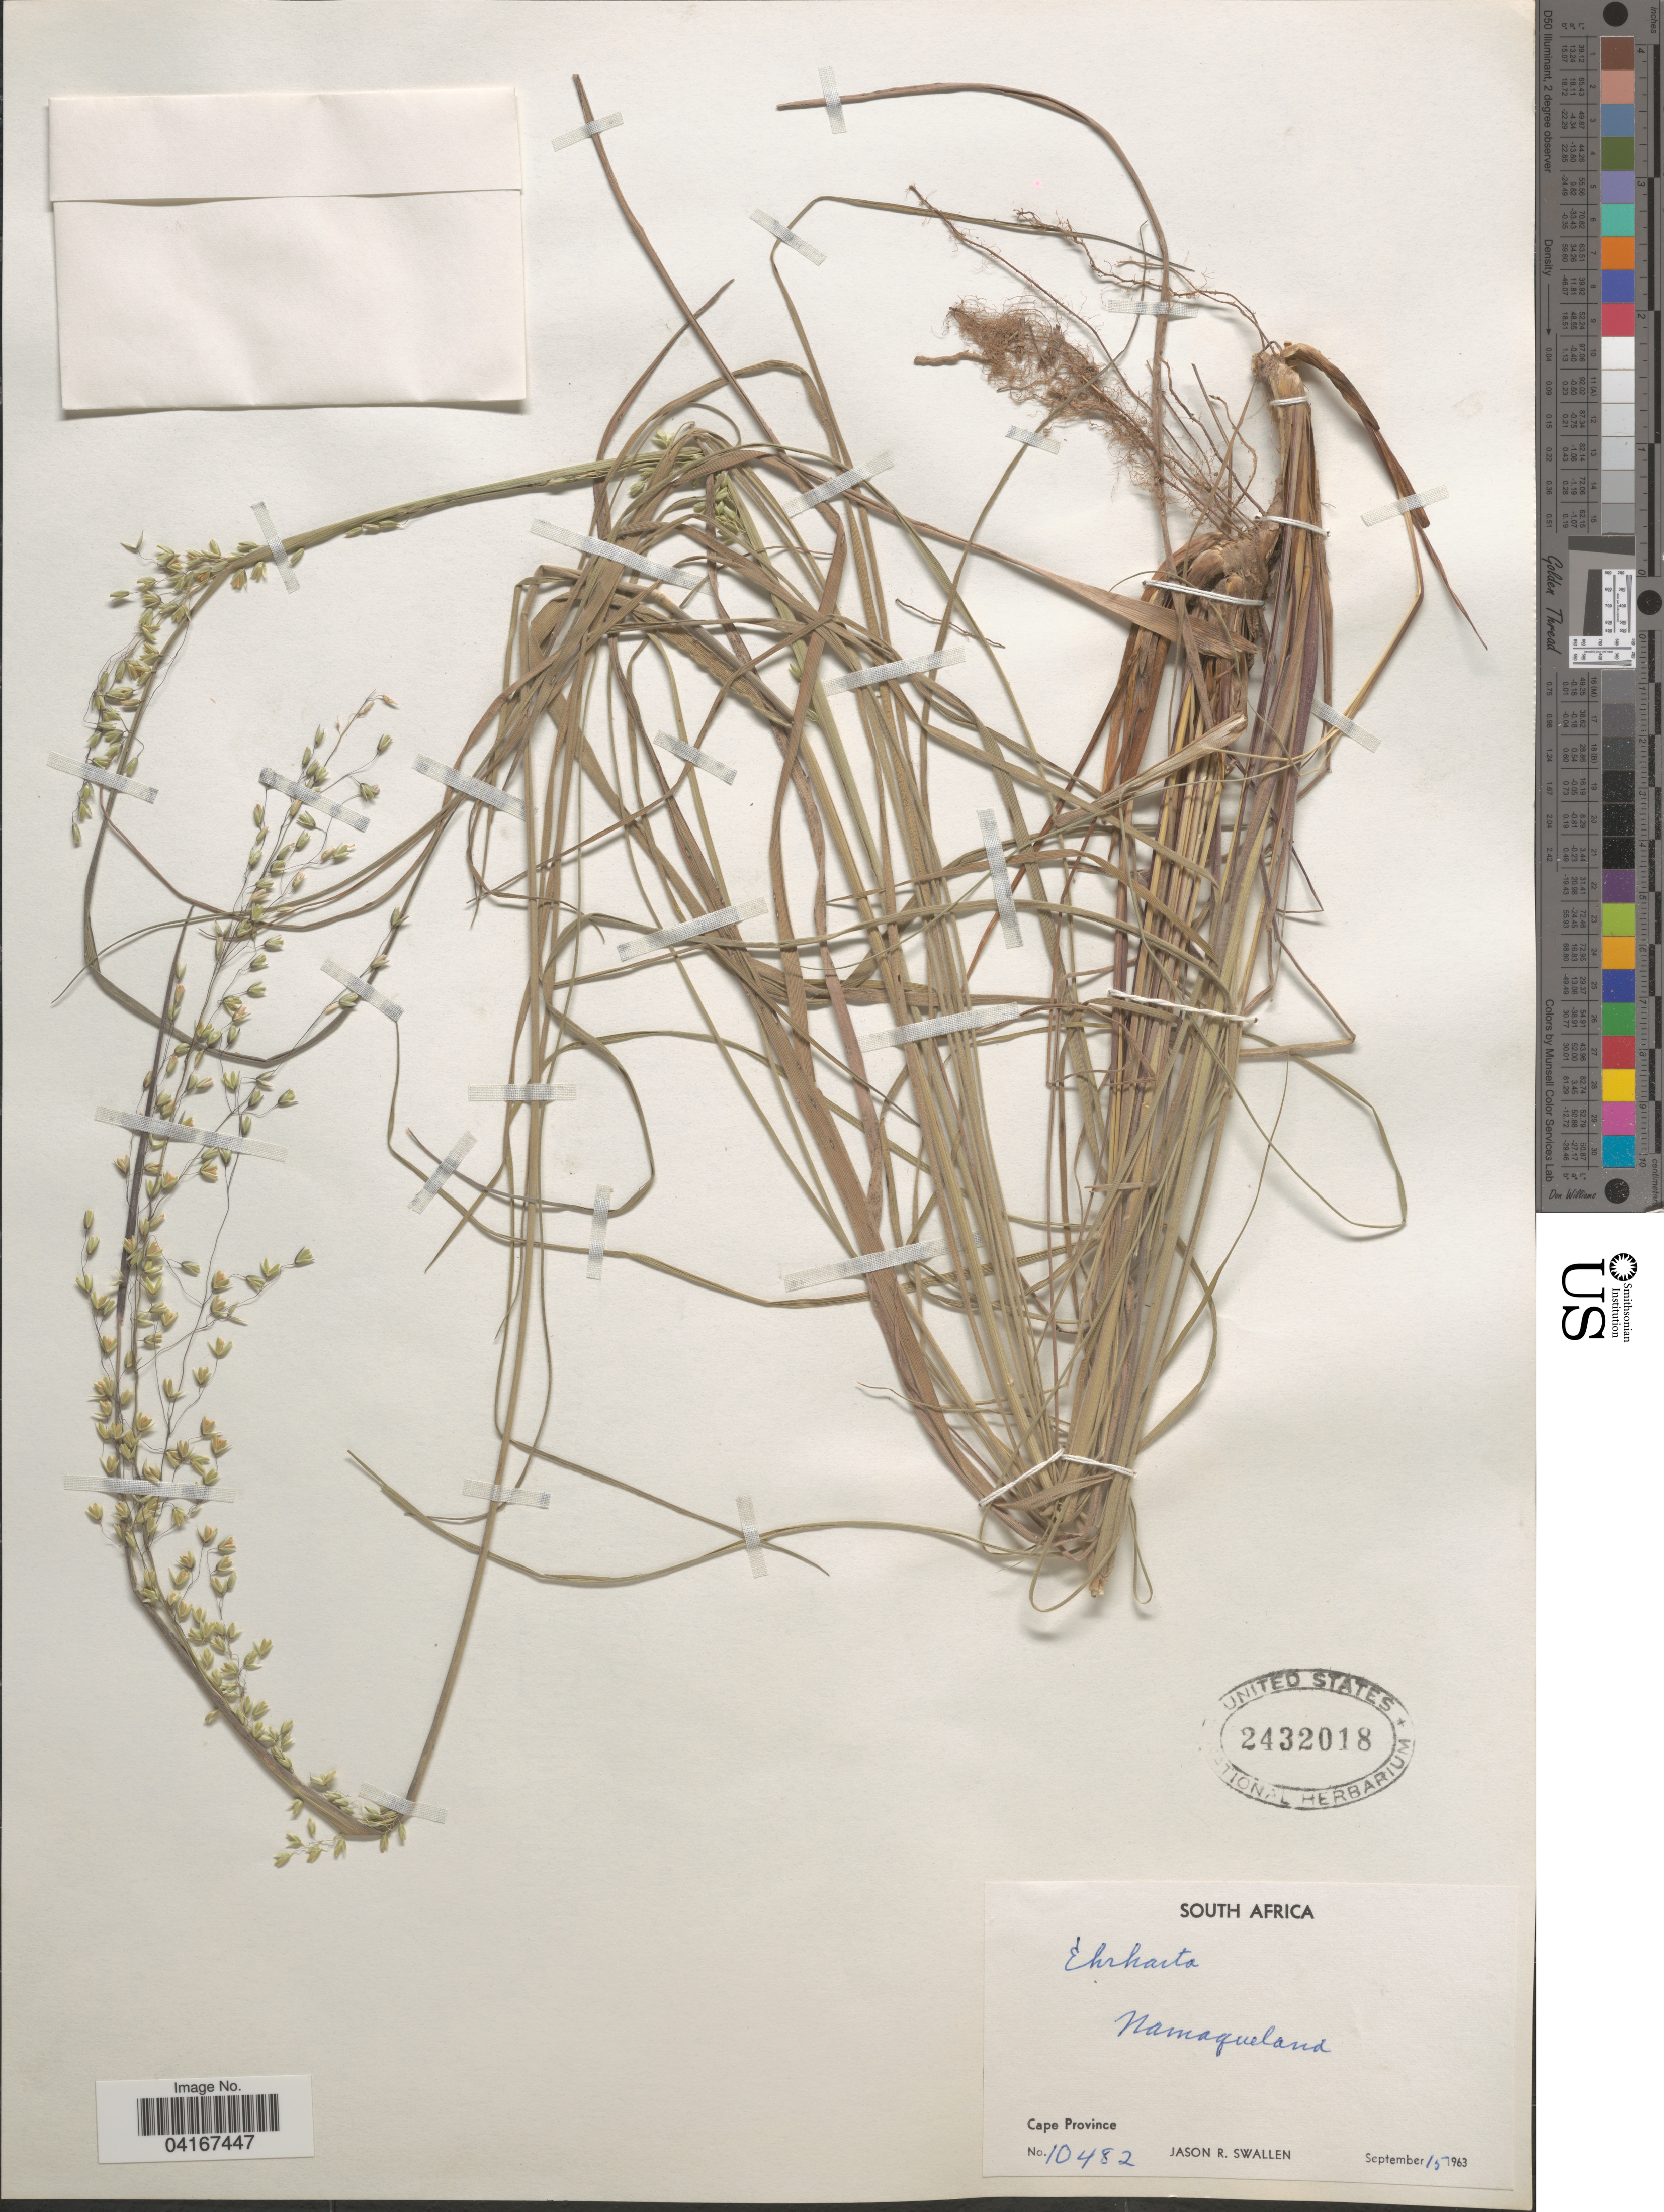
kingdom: Plantae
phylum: Tracheophyta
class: Liliopsida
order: Poales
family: Poaceae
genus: Ehrharta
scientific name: Ehrharta sp.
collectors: J. R. Swallen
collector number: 10482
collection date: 1963-09-15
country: South Africa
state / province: Northern Cape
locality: Namaqueland.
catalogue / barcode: US 2432018